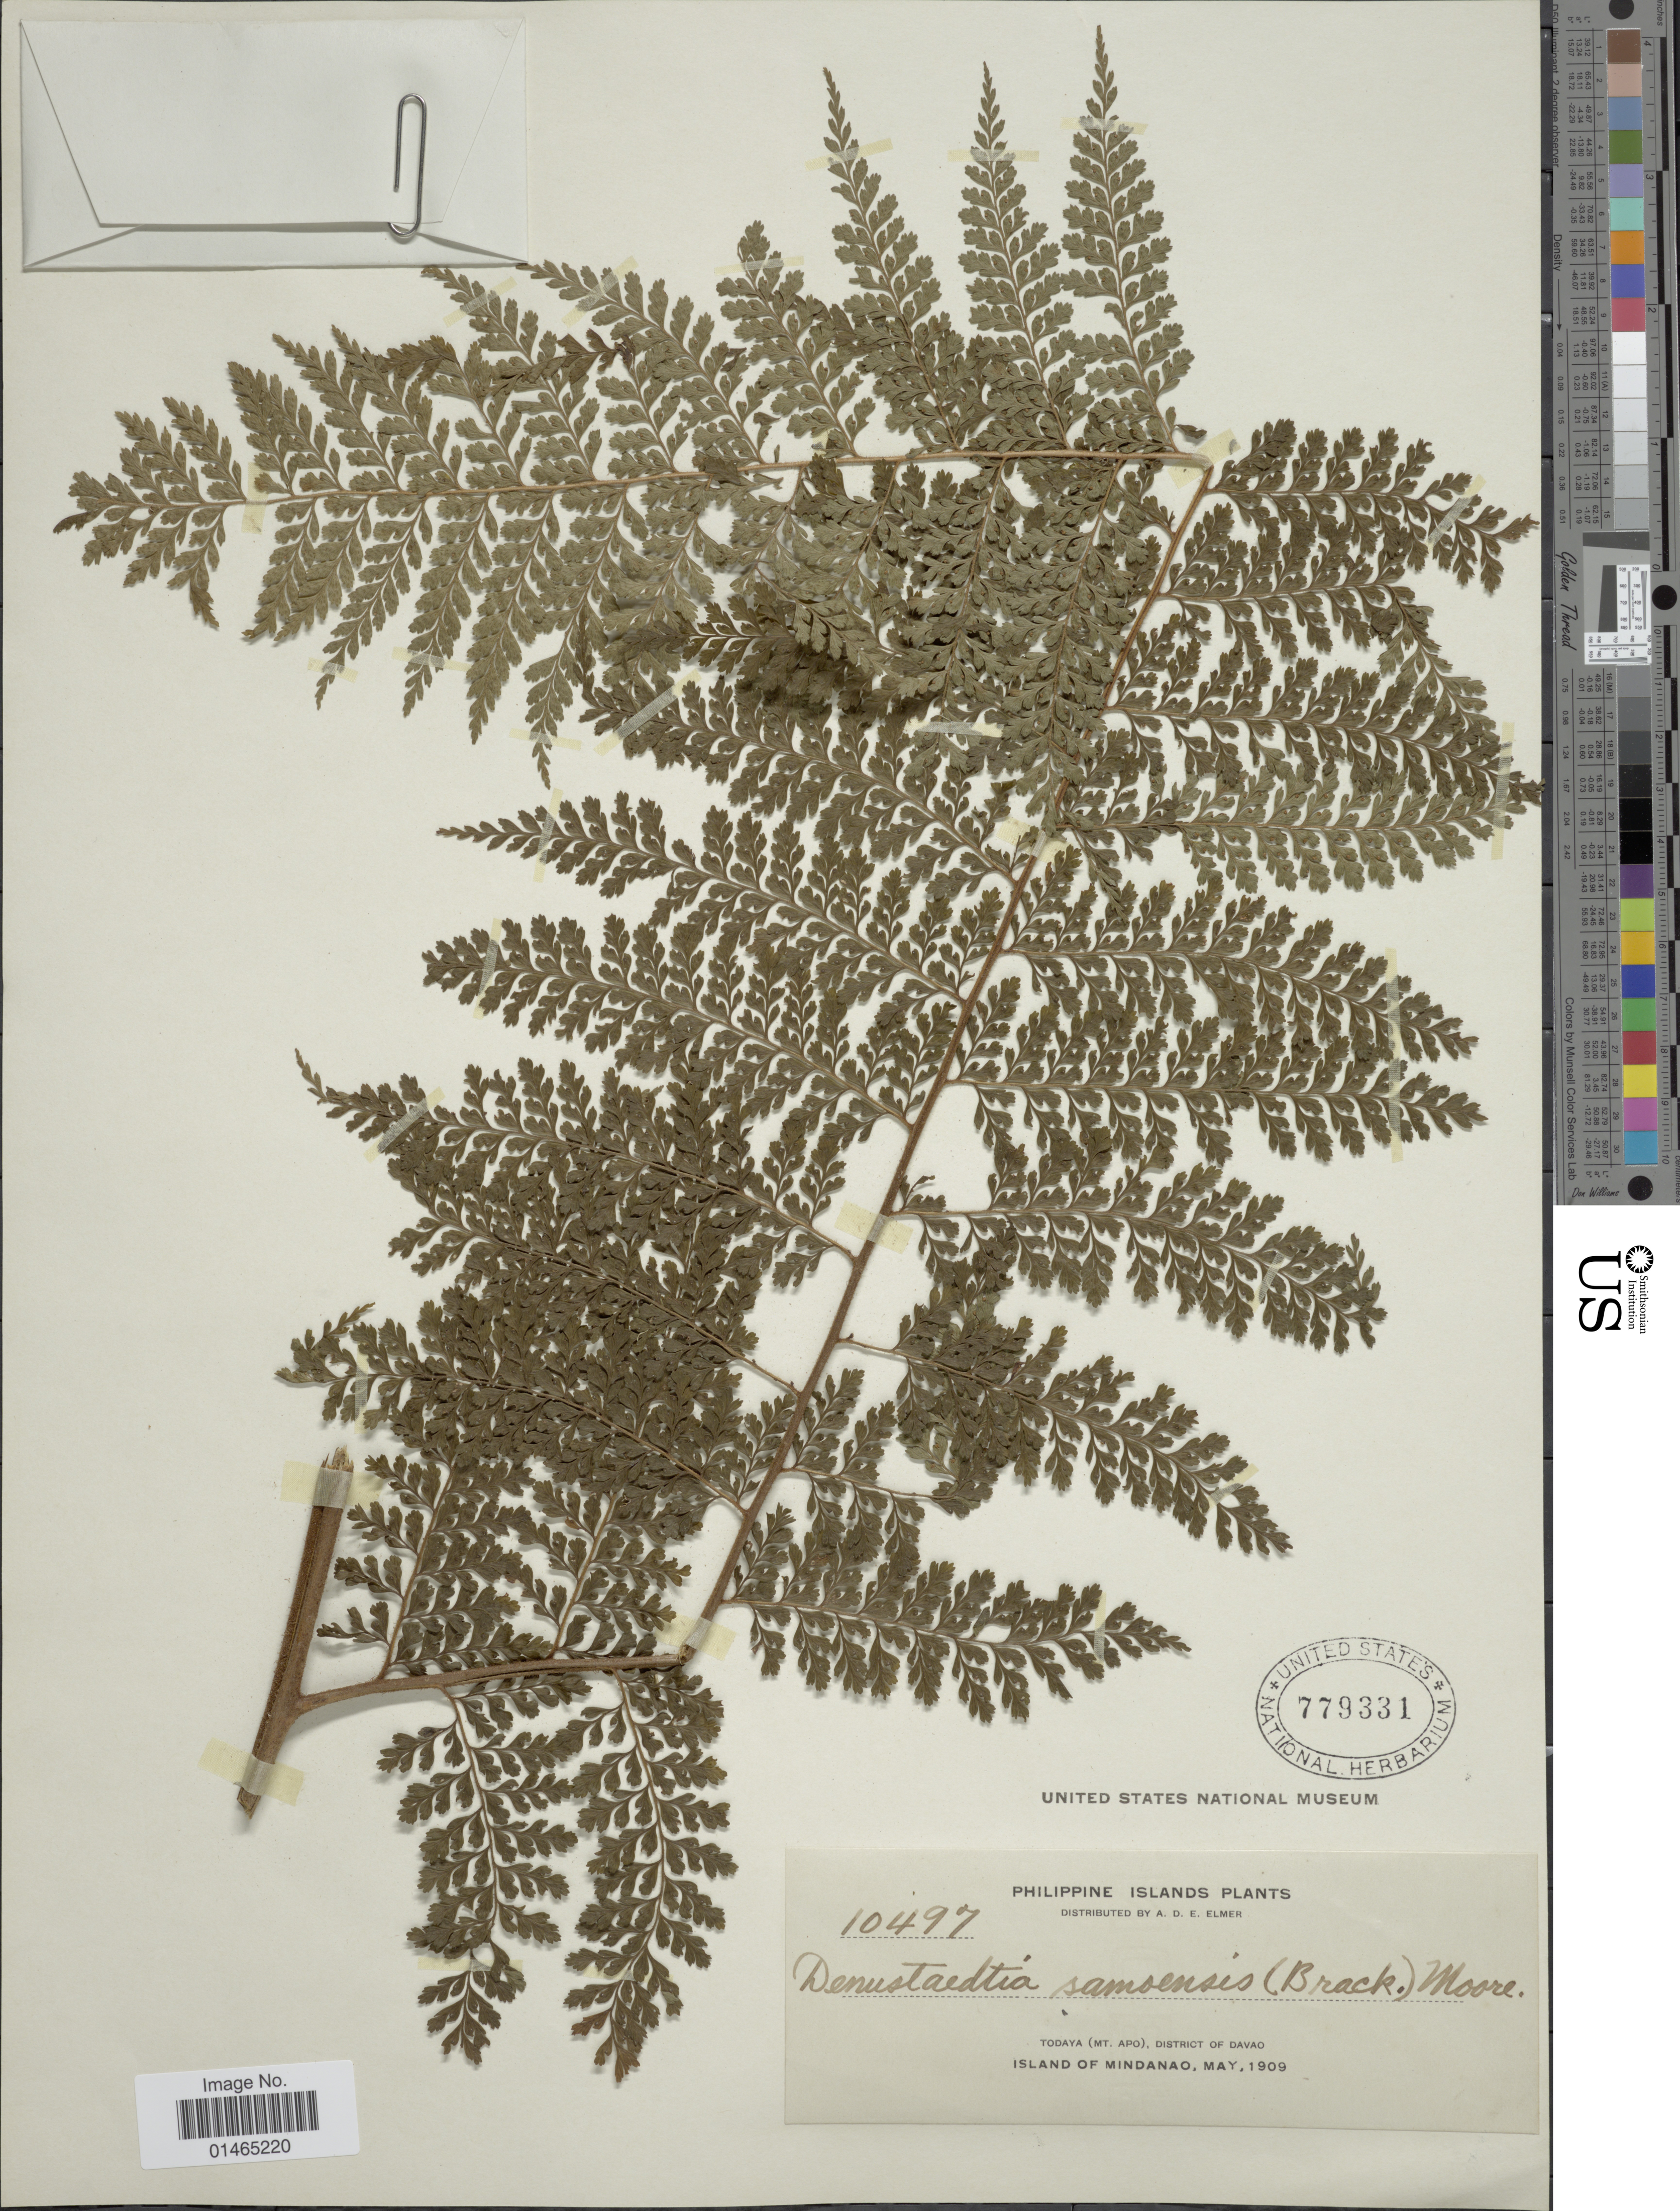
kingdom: Plantae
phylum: Tracheophyta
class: Polypodiopsida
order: Polypodiales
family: Dennstaedtiaceae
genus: Dennstaedtia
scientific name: Dennstaedtia samoensis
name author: (Brack.) T. Moore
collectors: A. D. E. Elmer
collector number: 10497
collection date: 1909-05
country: Philippines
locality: Todaya (Mt. Apo), District of Davao. Island of Mindanao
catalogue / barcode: US 779331